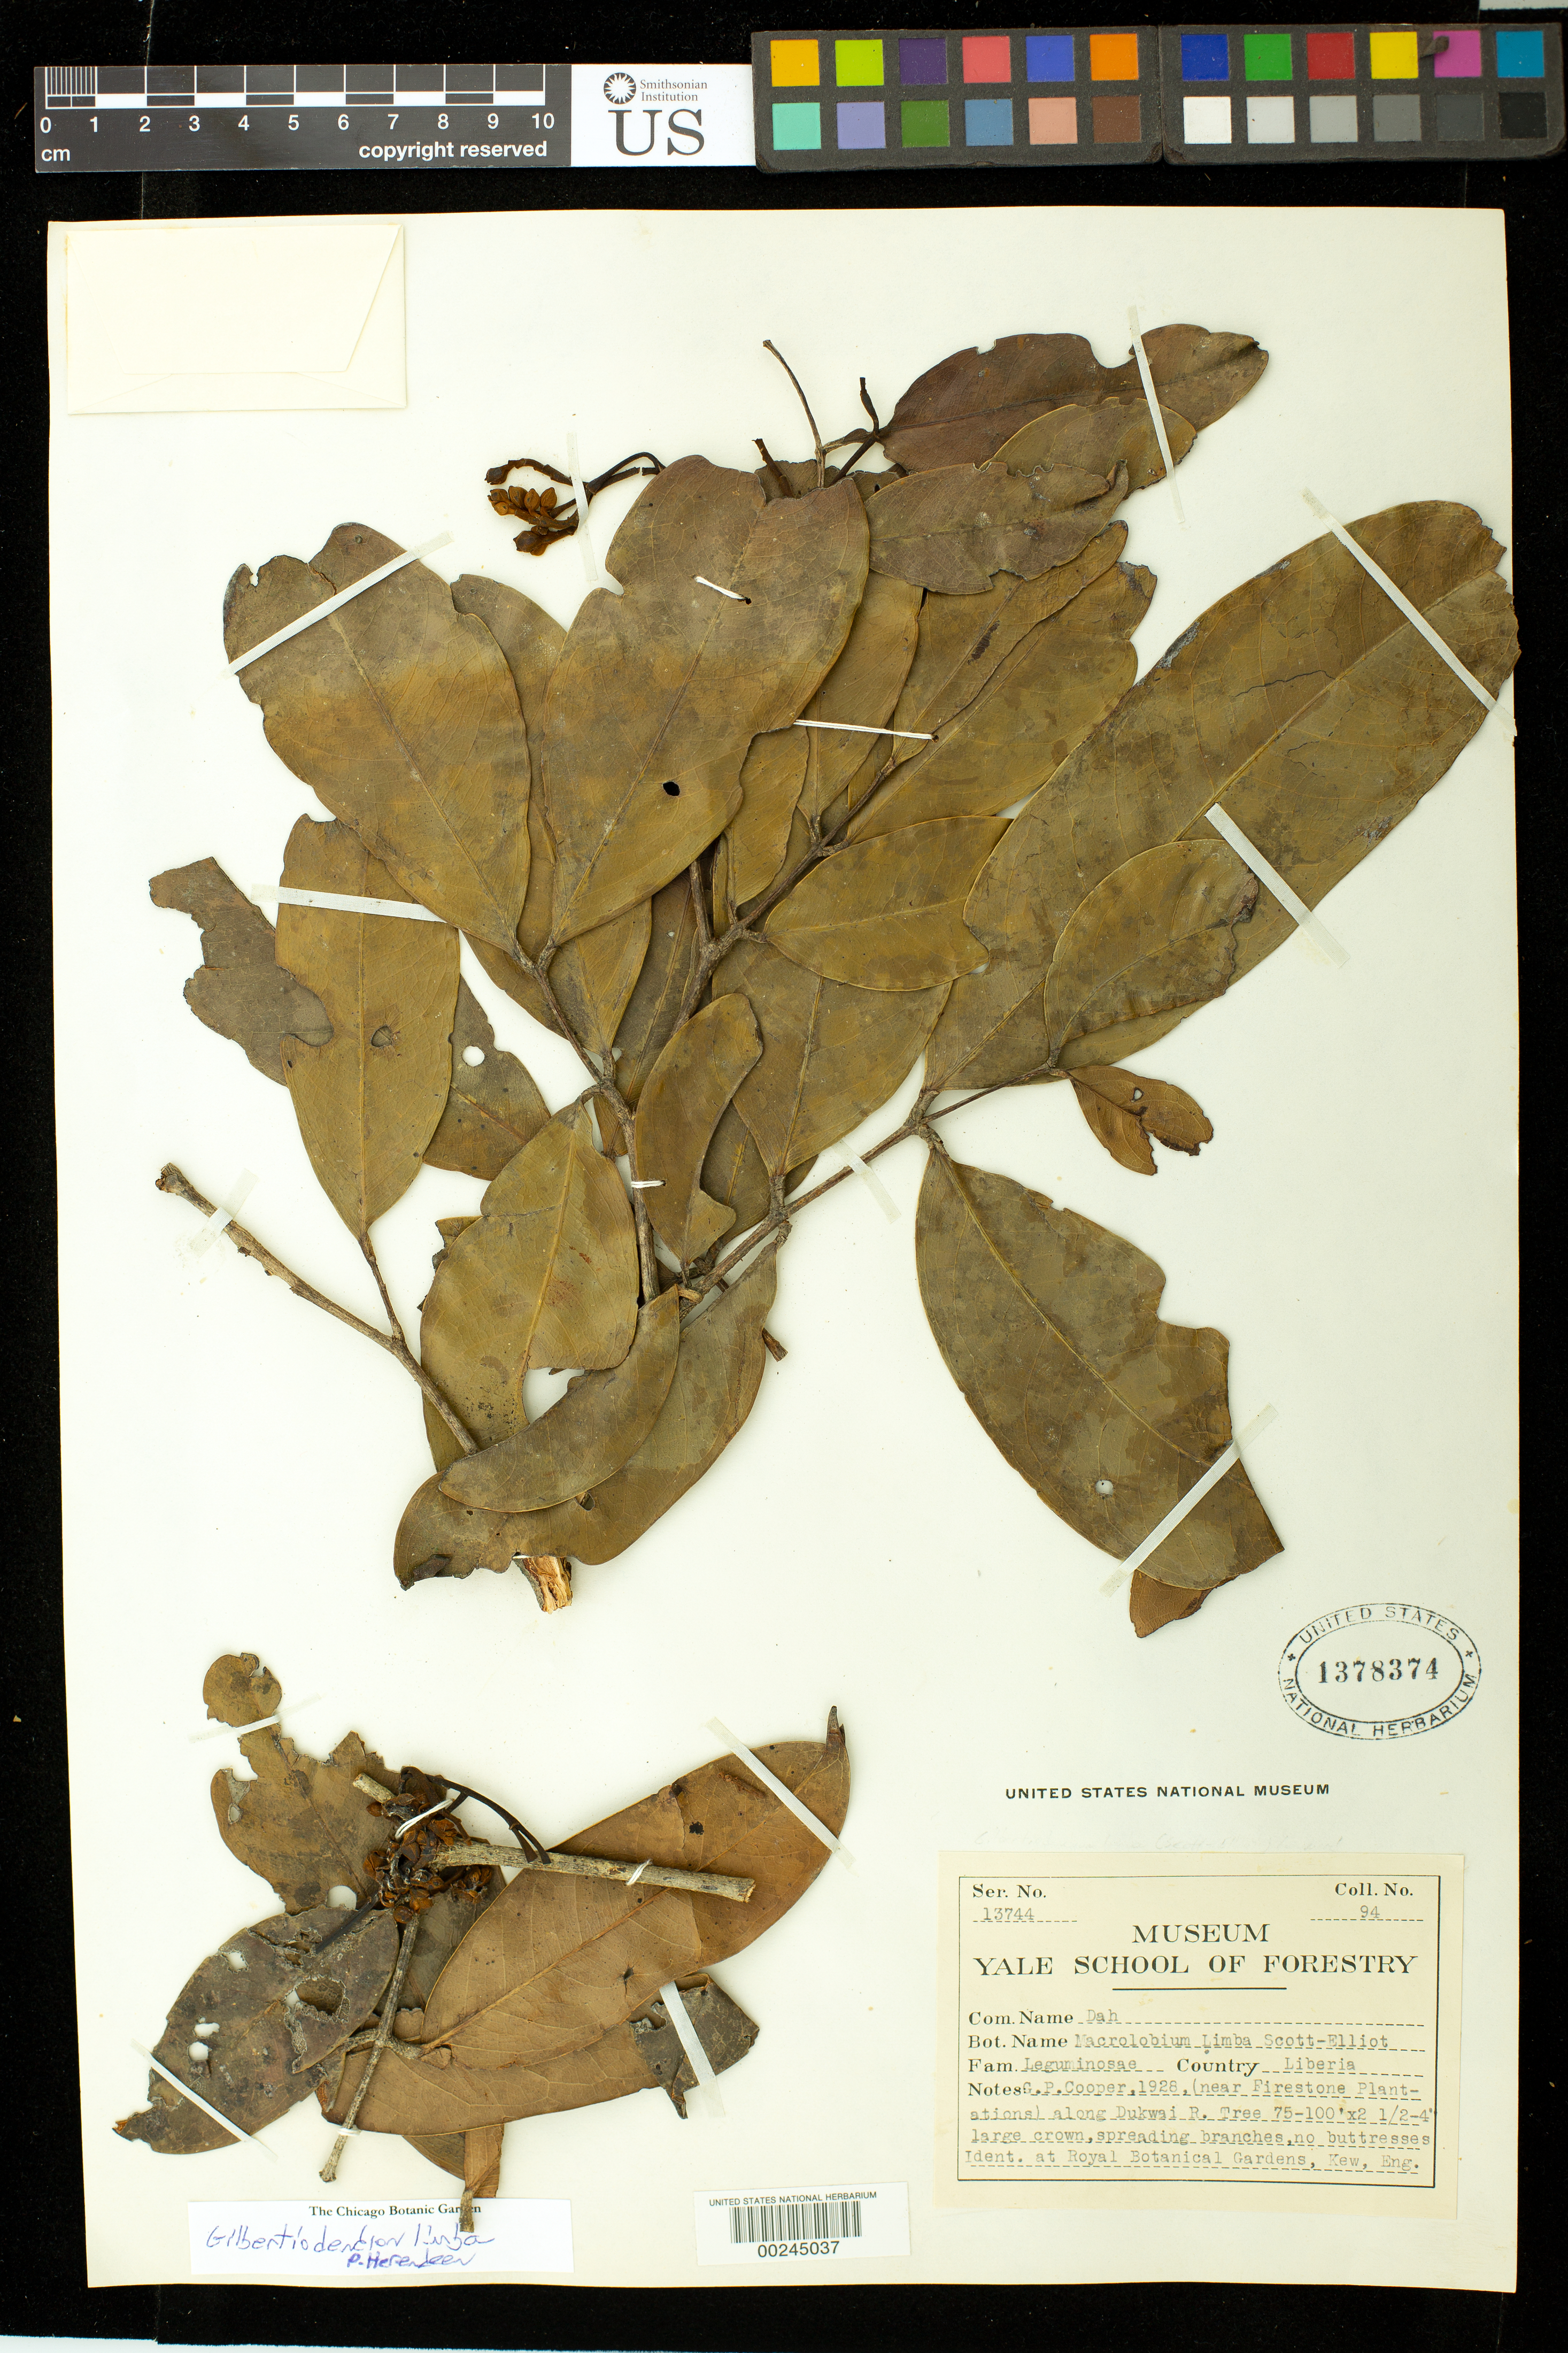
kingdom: Plantae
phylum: Tracheophyta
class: Magnoliopsida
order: Fabales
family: Fabaceae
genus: Macrolobium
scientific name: Macrolobium limba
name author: Scott Elliot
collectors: G. Cooper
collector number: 94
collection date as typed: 1928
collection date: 1928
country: Liberia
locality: Near firestone plantation along dukwai river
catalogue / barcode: US 1378374